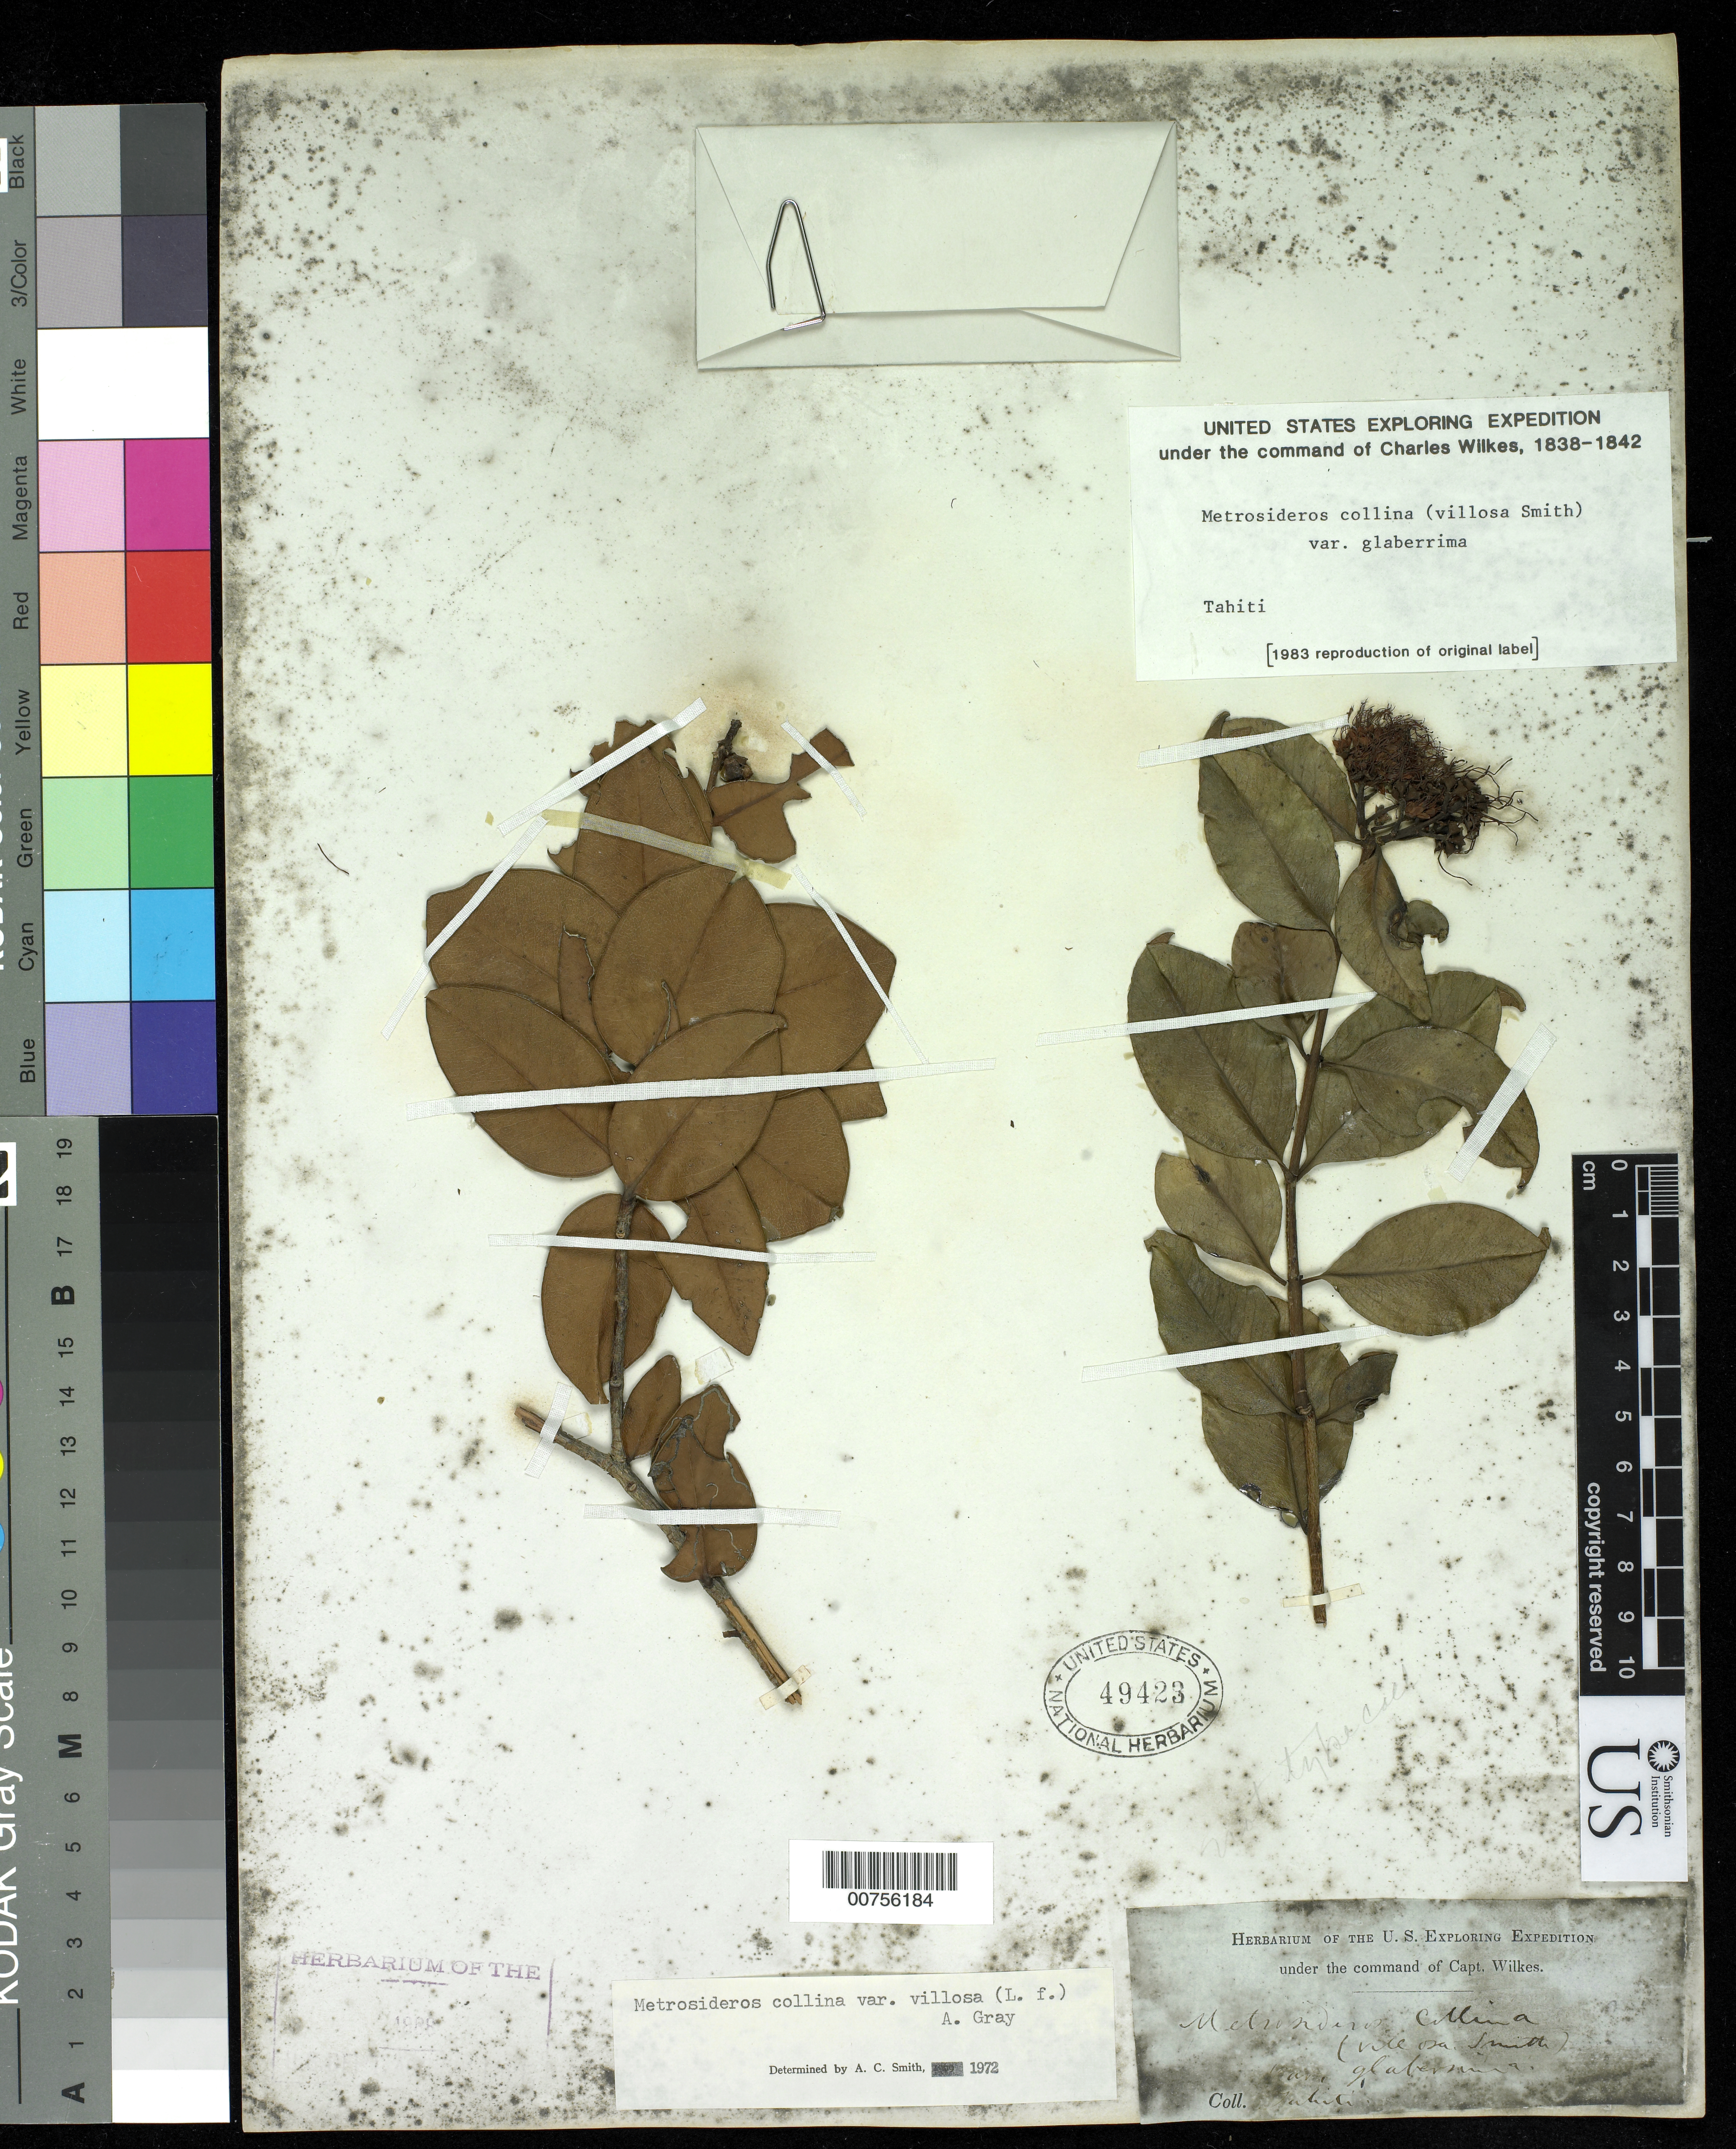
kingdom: Plantae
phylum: Tracheophyta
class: Magnoliopsida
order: Myrtales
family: Myrtaceae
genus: Metrosideros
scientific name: Metrosideros collina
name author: (J.R. Forst. & G. Forst.) A. Gray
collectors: Wilkes Explor. Exped.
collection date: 1838/1842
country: French Polynesia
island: Tahiti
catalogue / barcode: US 49423